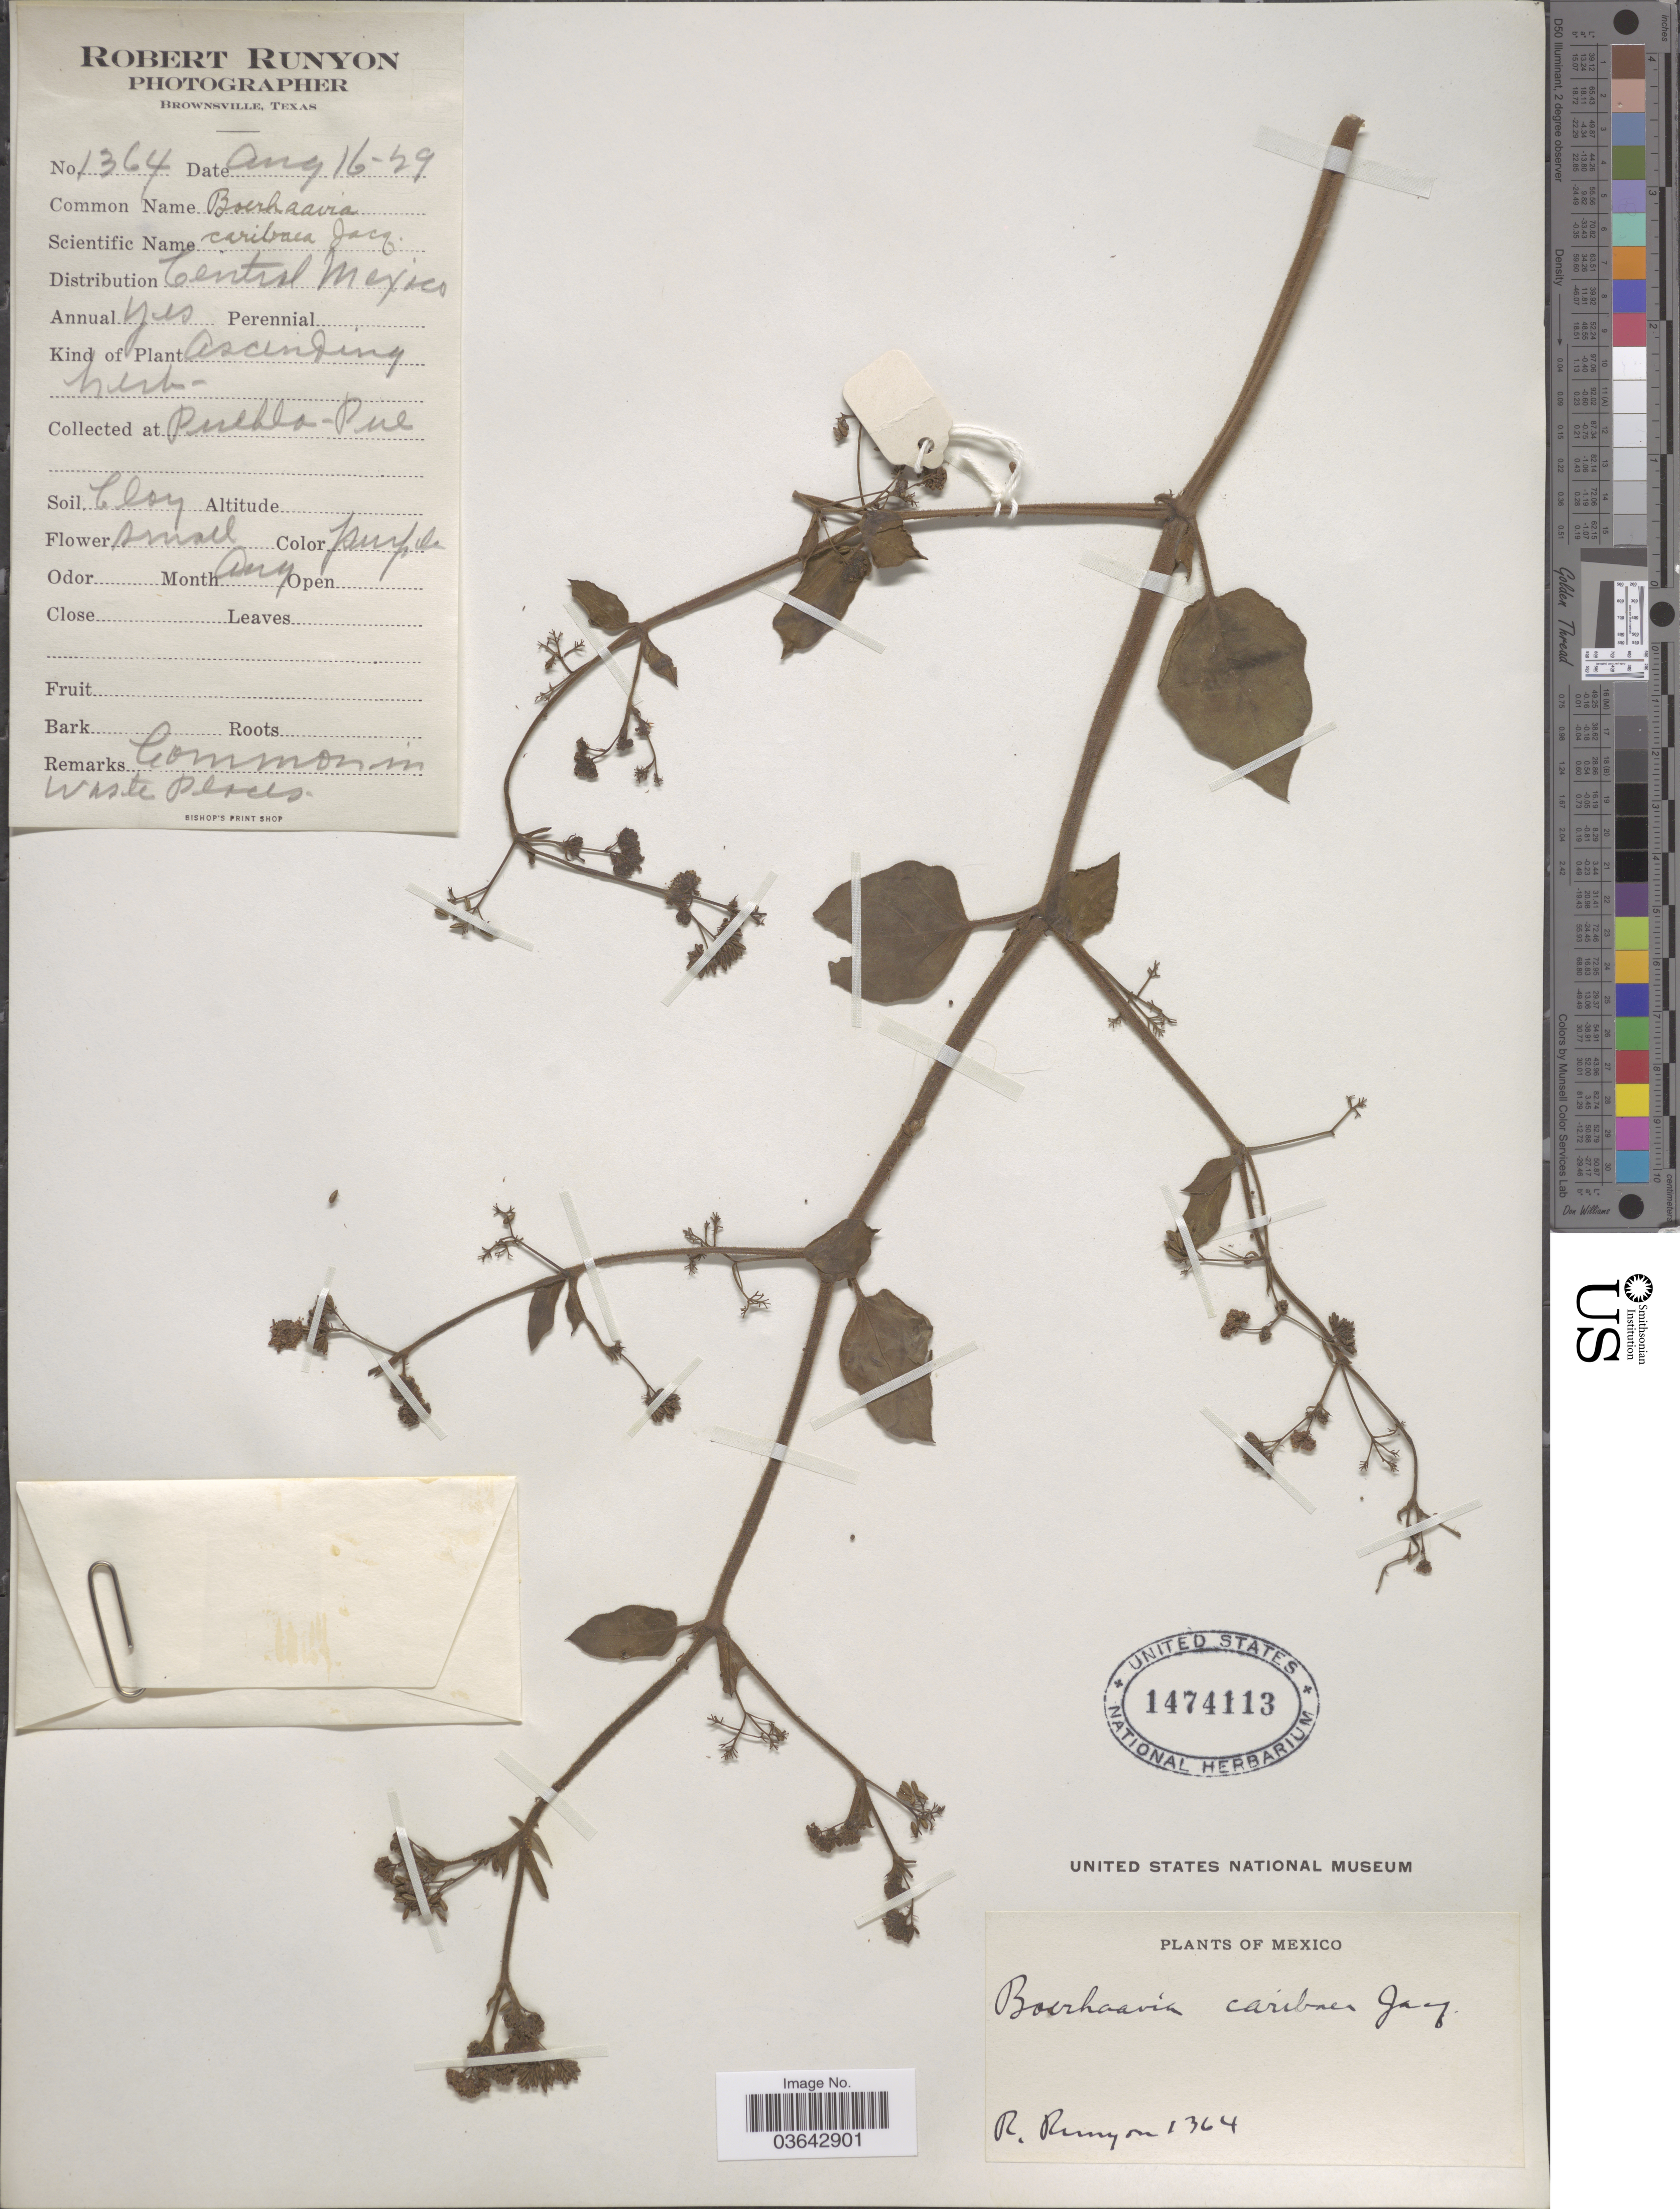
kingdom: Plantae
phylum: Tracheophyta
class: Magnoliopsida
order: Caryophyllales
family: Nyctaginaceae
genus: Boerhavia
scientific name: Boerhavia caribaea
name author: Jacq.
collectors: R. Runyon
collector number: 1364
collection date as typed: Transcribed d/m/y: 16/8/29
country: Mexico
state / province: Puebla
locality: Puebla - Pue.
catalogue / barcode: US 1474113